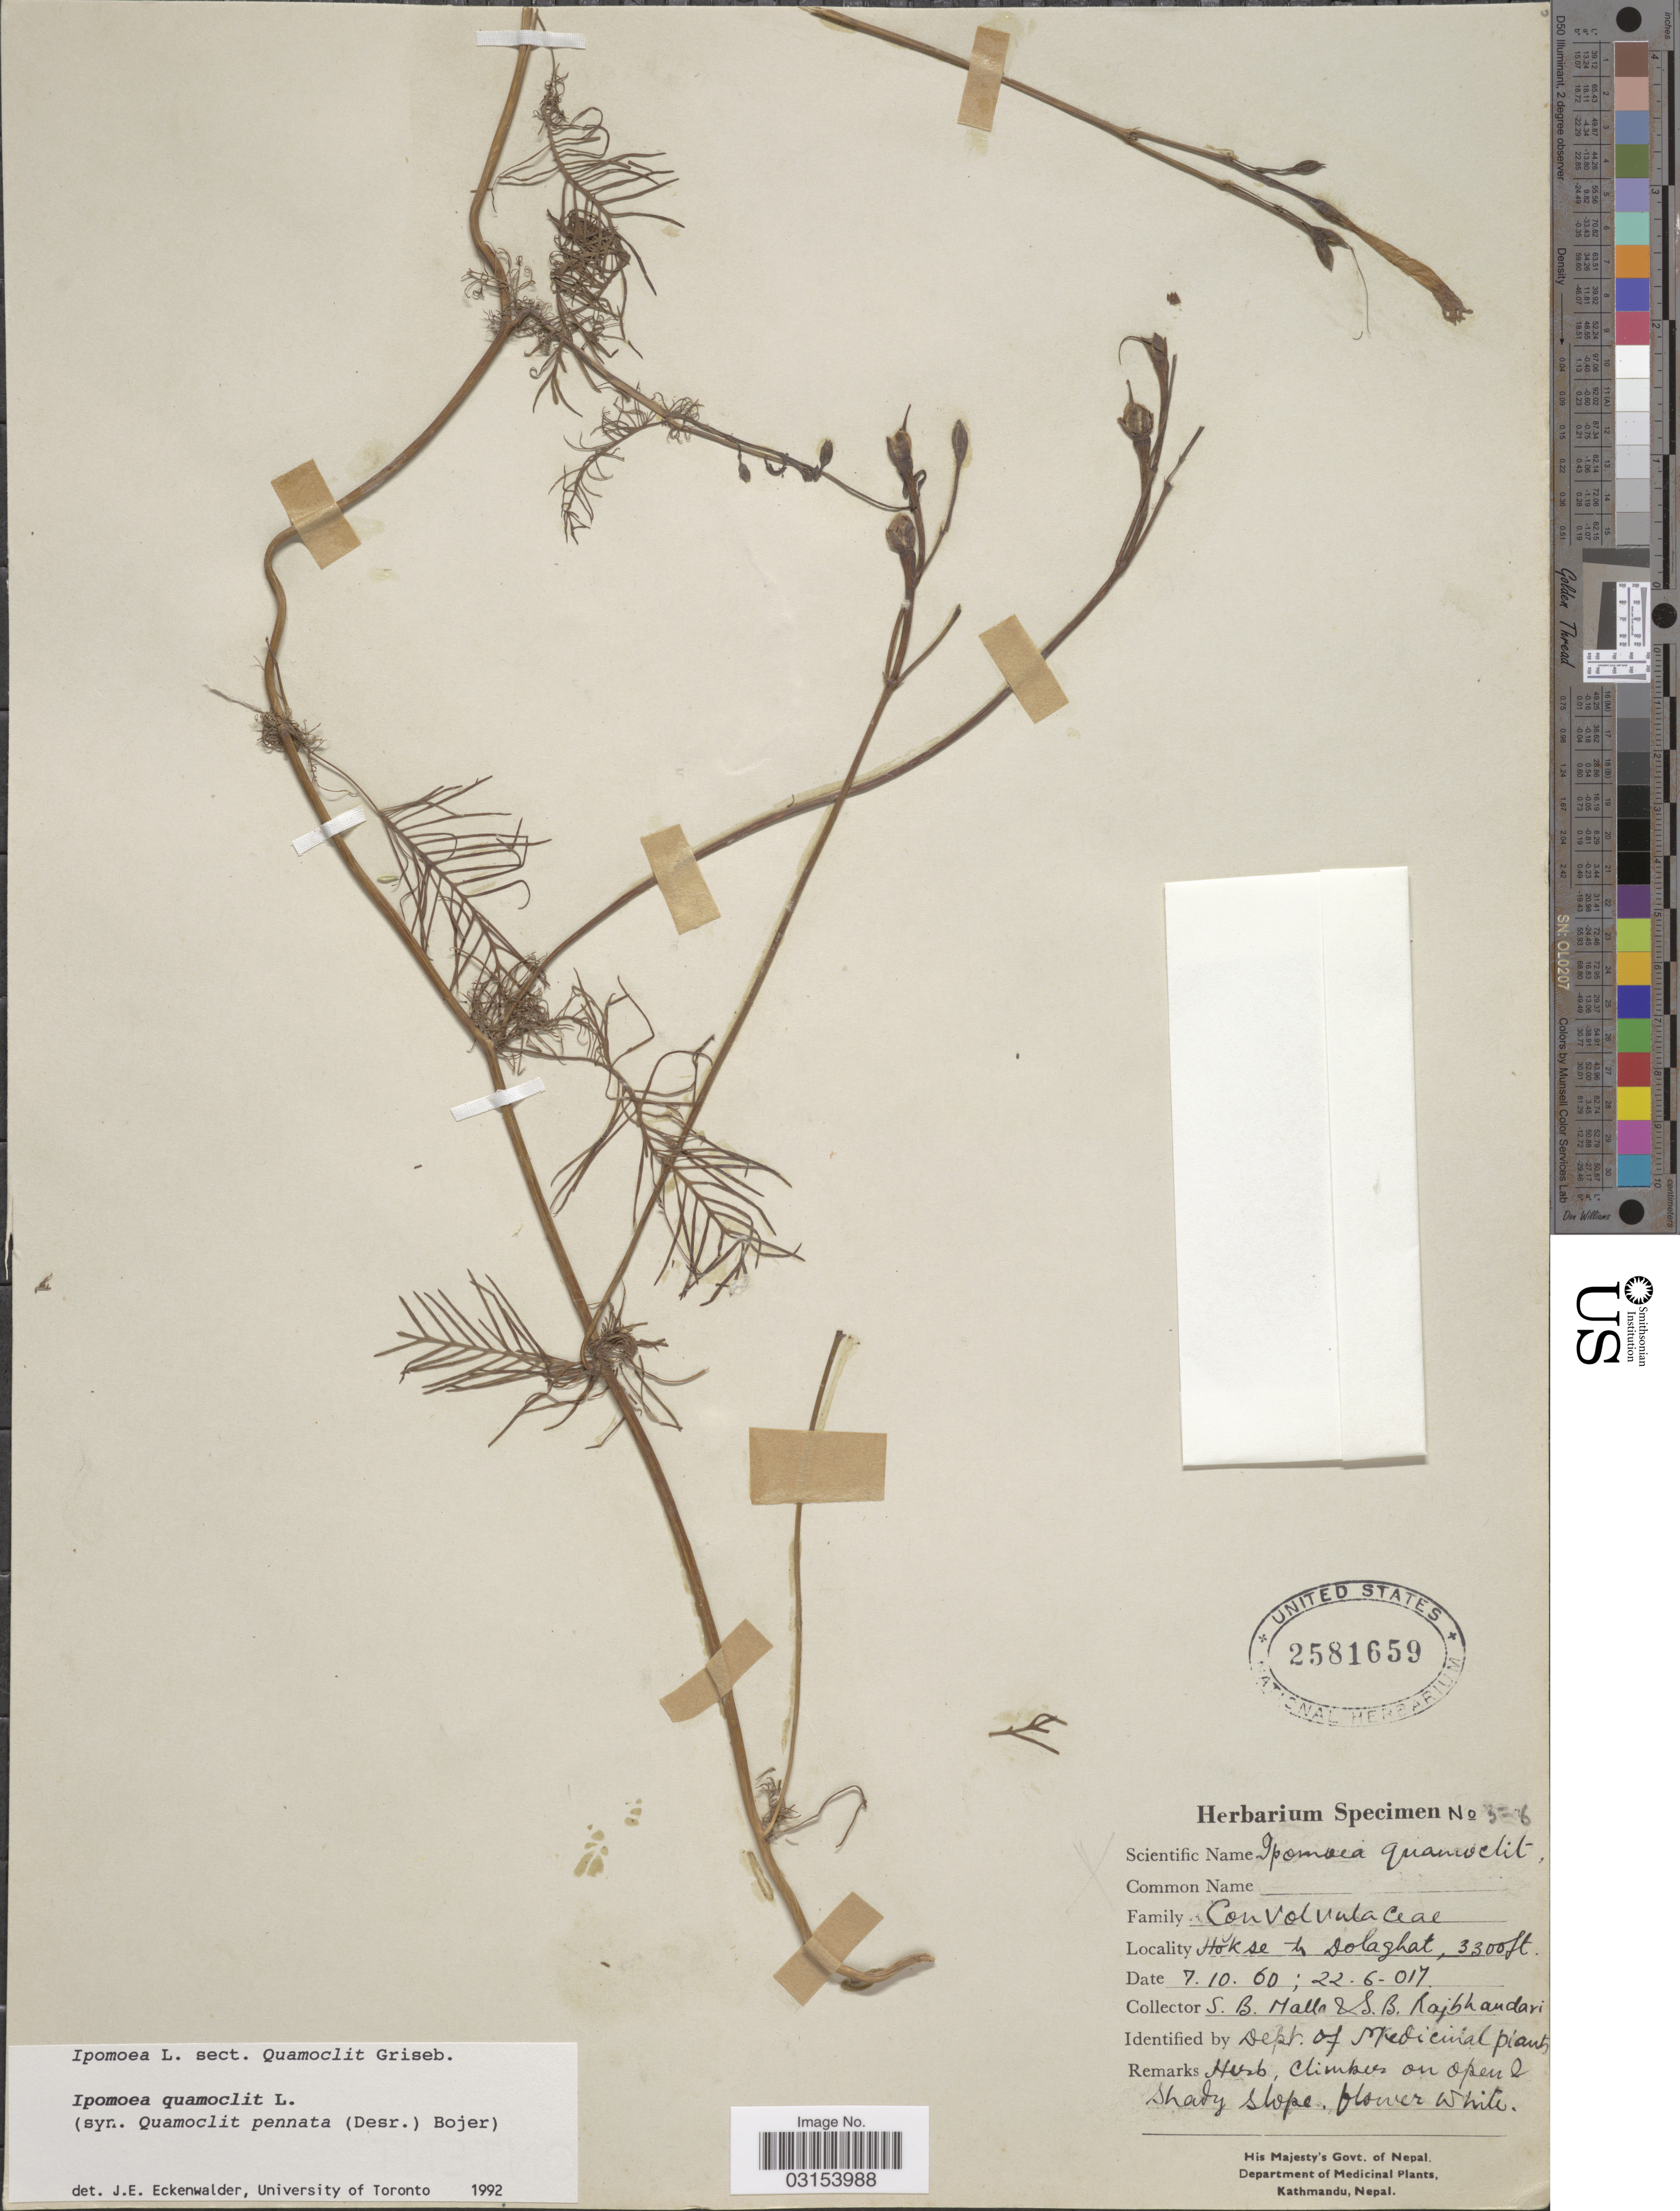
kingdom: Plantae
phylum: Tracheophyta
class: Magnoliopsida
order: Solanales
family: Convolvulaceae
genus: Ipomoea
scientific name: Ipomoea quamoclit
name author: L.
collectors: S. Malla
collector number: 5-6*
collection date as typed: Transcribed d/m/y: 7/10/60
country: Nepal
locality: Hokse to [interpreted] Dolaghat.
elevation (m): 1006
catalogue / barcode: US 2581659